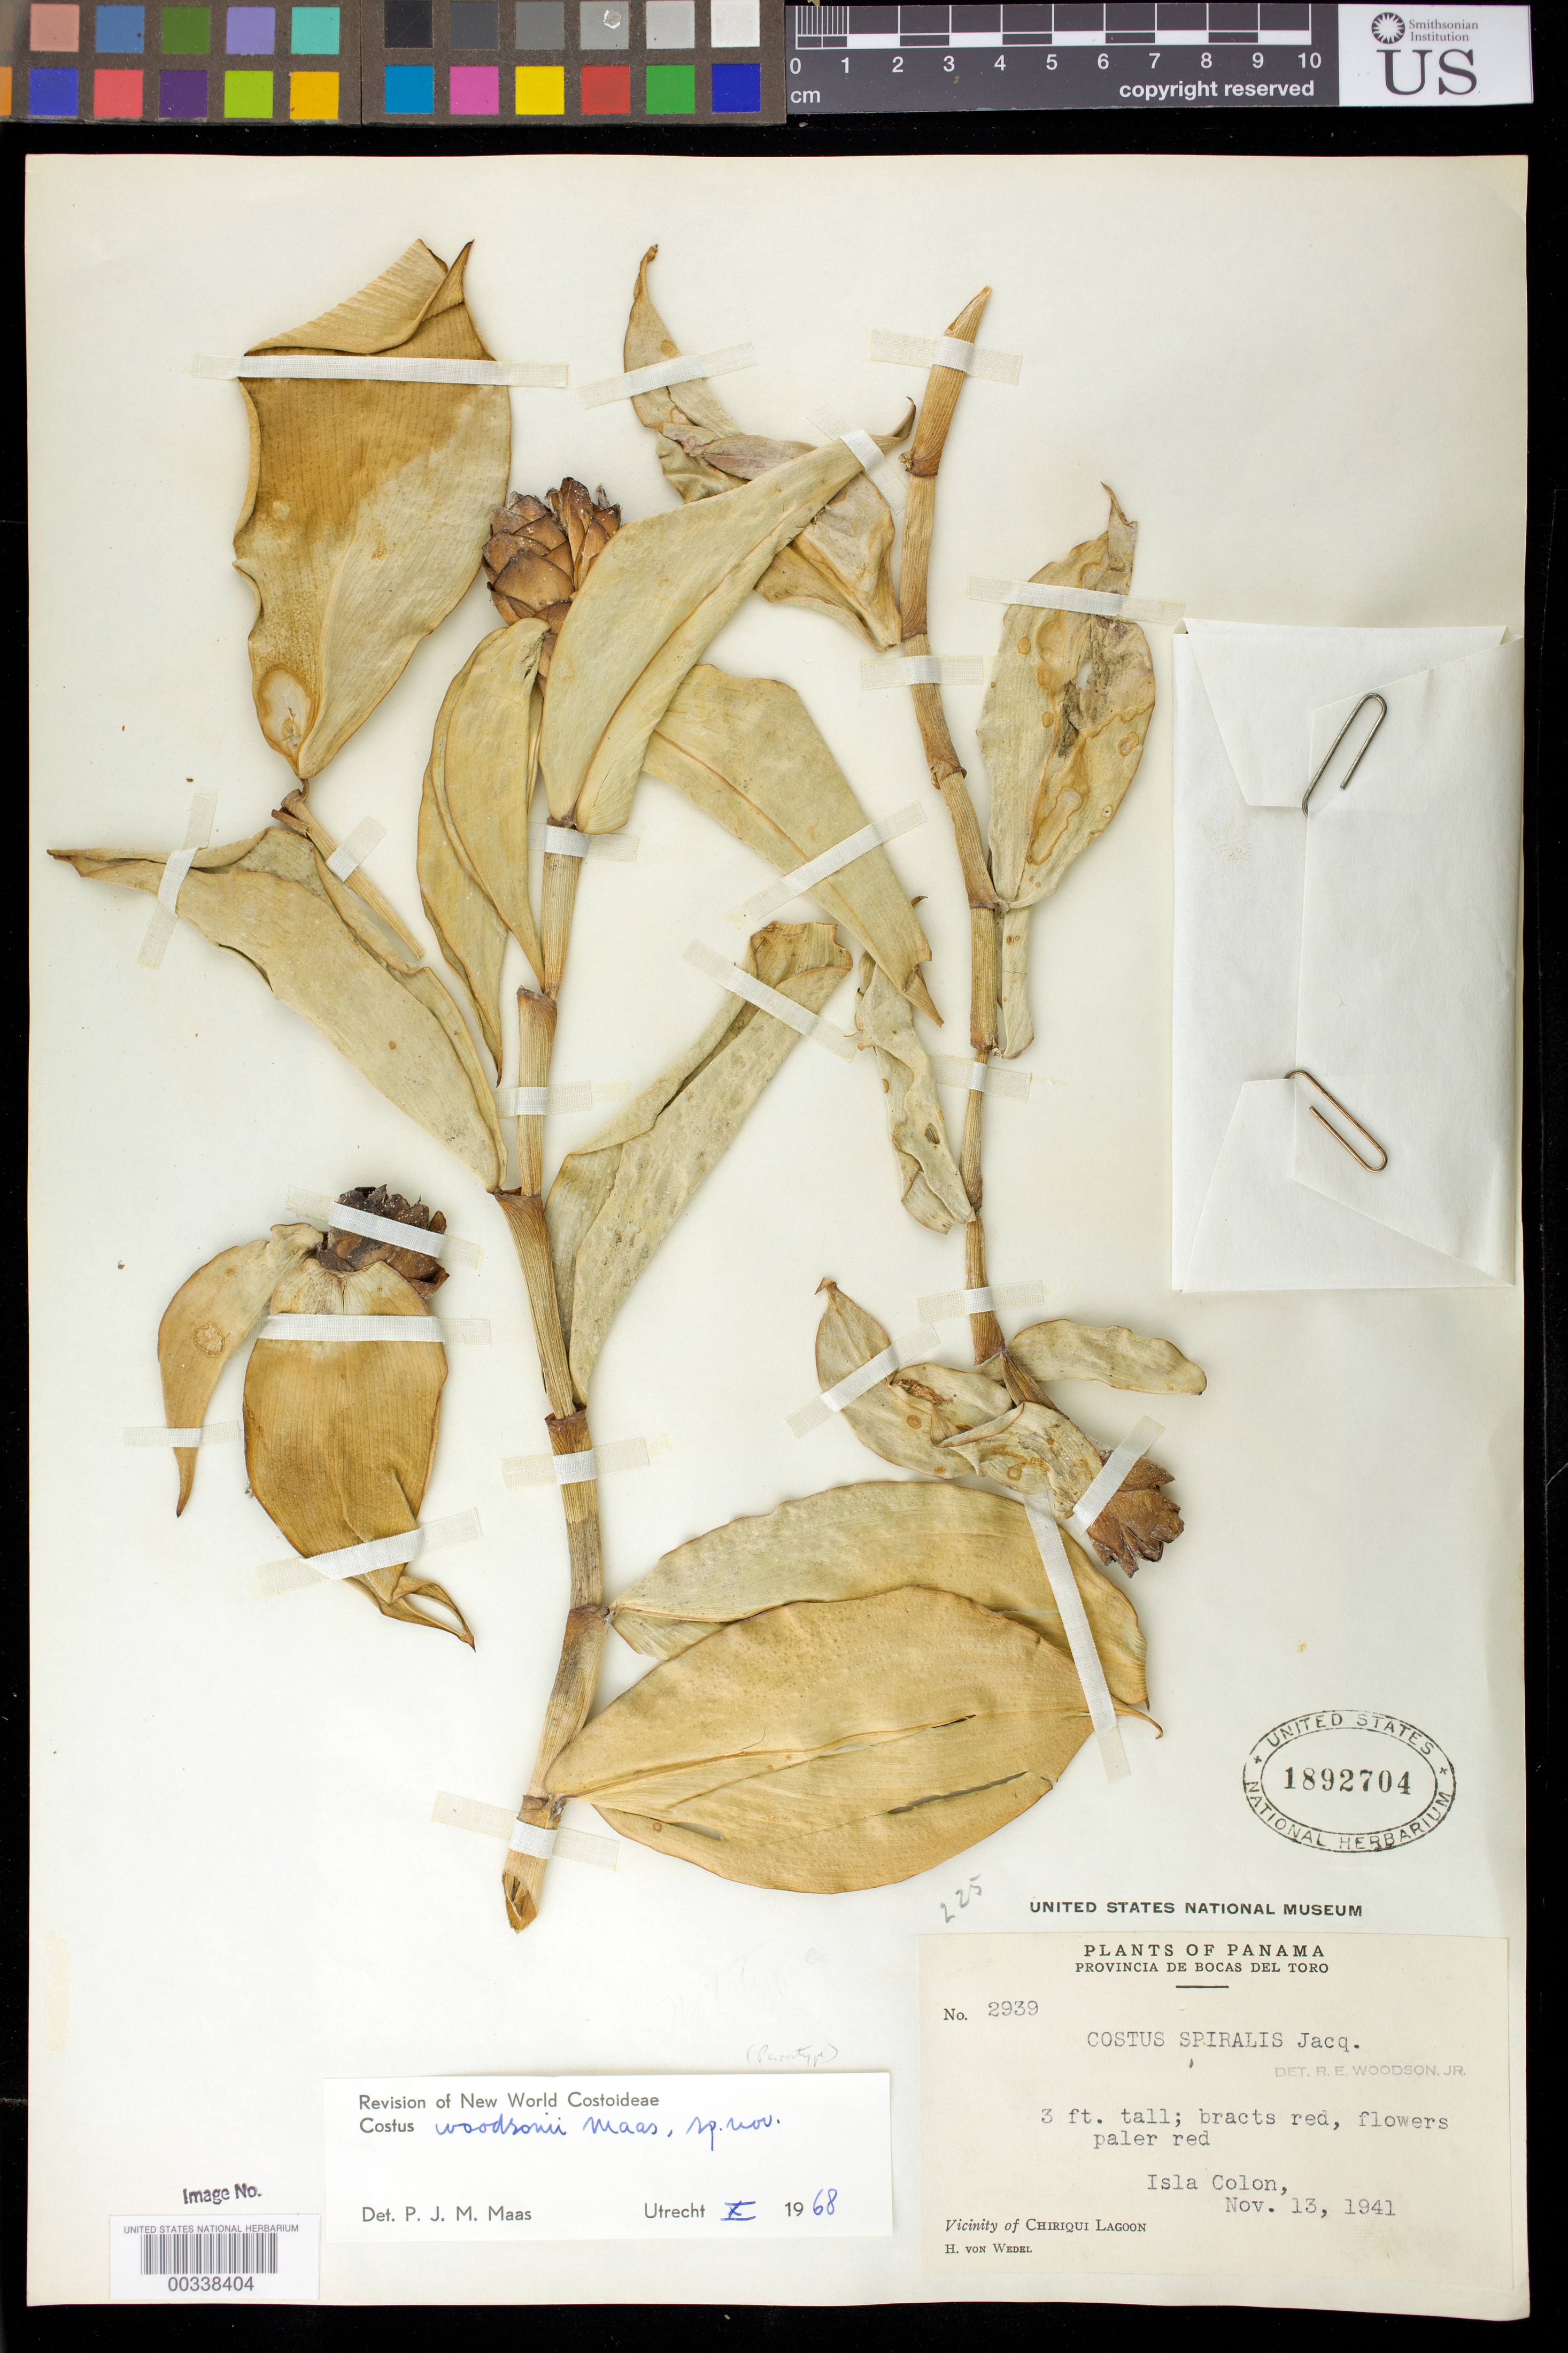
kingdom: Plantae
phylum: Tracheophyta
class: Liliopsida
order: Zingiberales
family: Costaceae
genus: Costus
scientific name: Costus woodsonii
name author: Maas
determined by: Maas, Paul J. M.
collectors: H. von Wedel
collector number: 2939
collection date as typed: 13 Nov 1941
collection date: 1941-11-13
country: Panama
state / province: Bocas del Toro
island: Colón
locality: Isla Colon, vicinity of Chiriquí Lagoon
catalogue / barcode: US 1892704